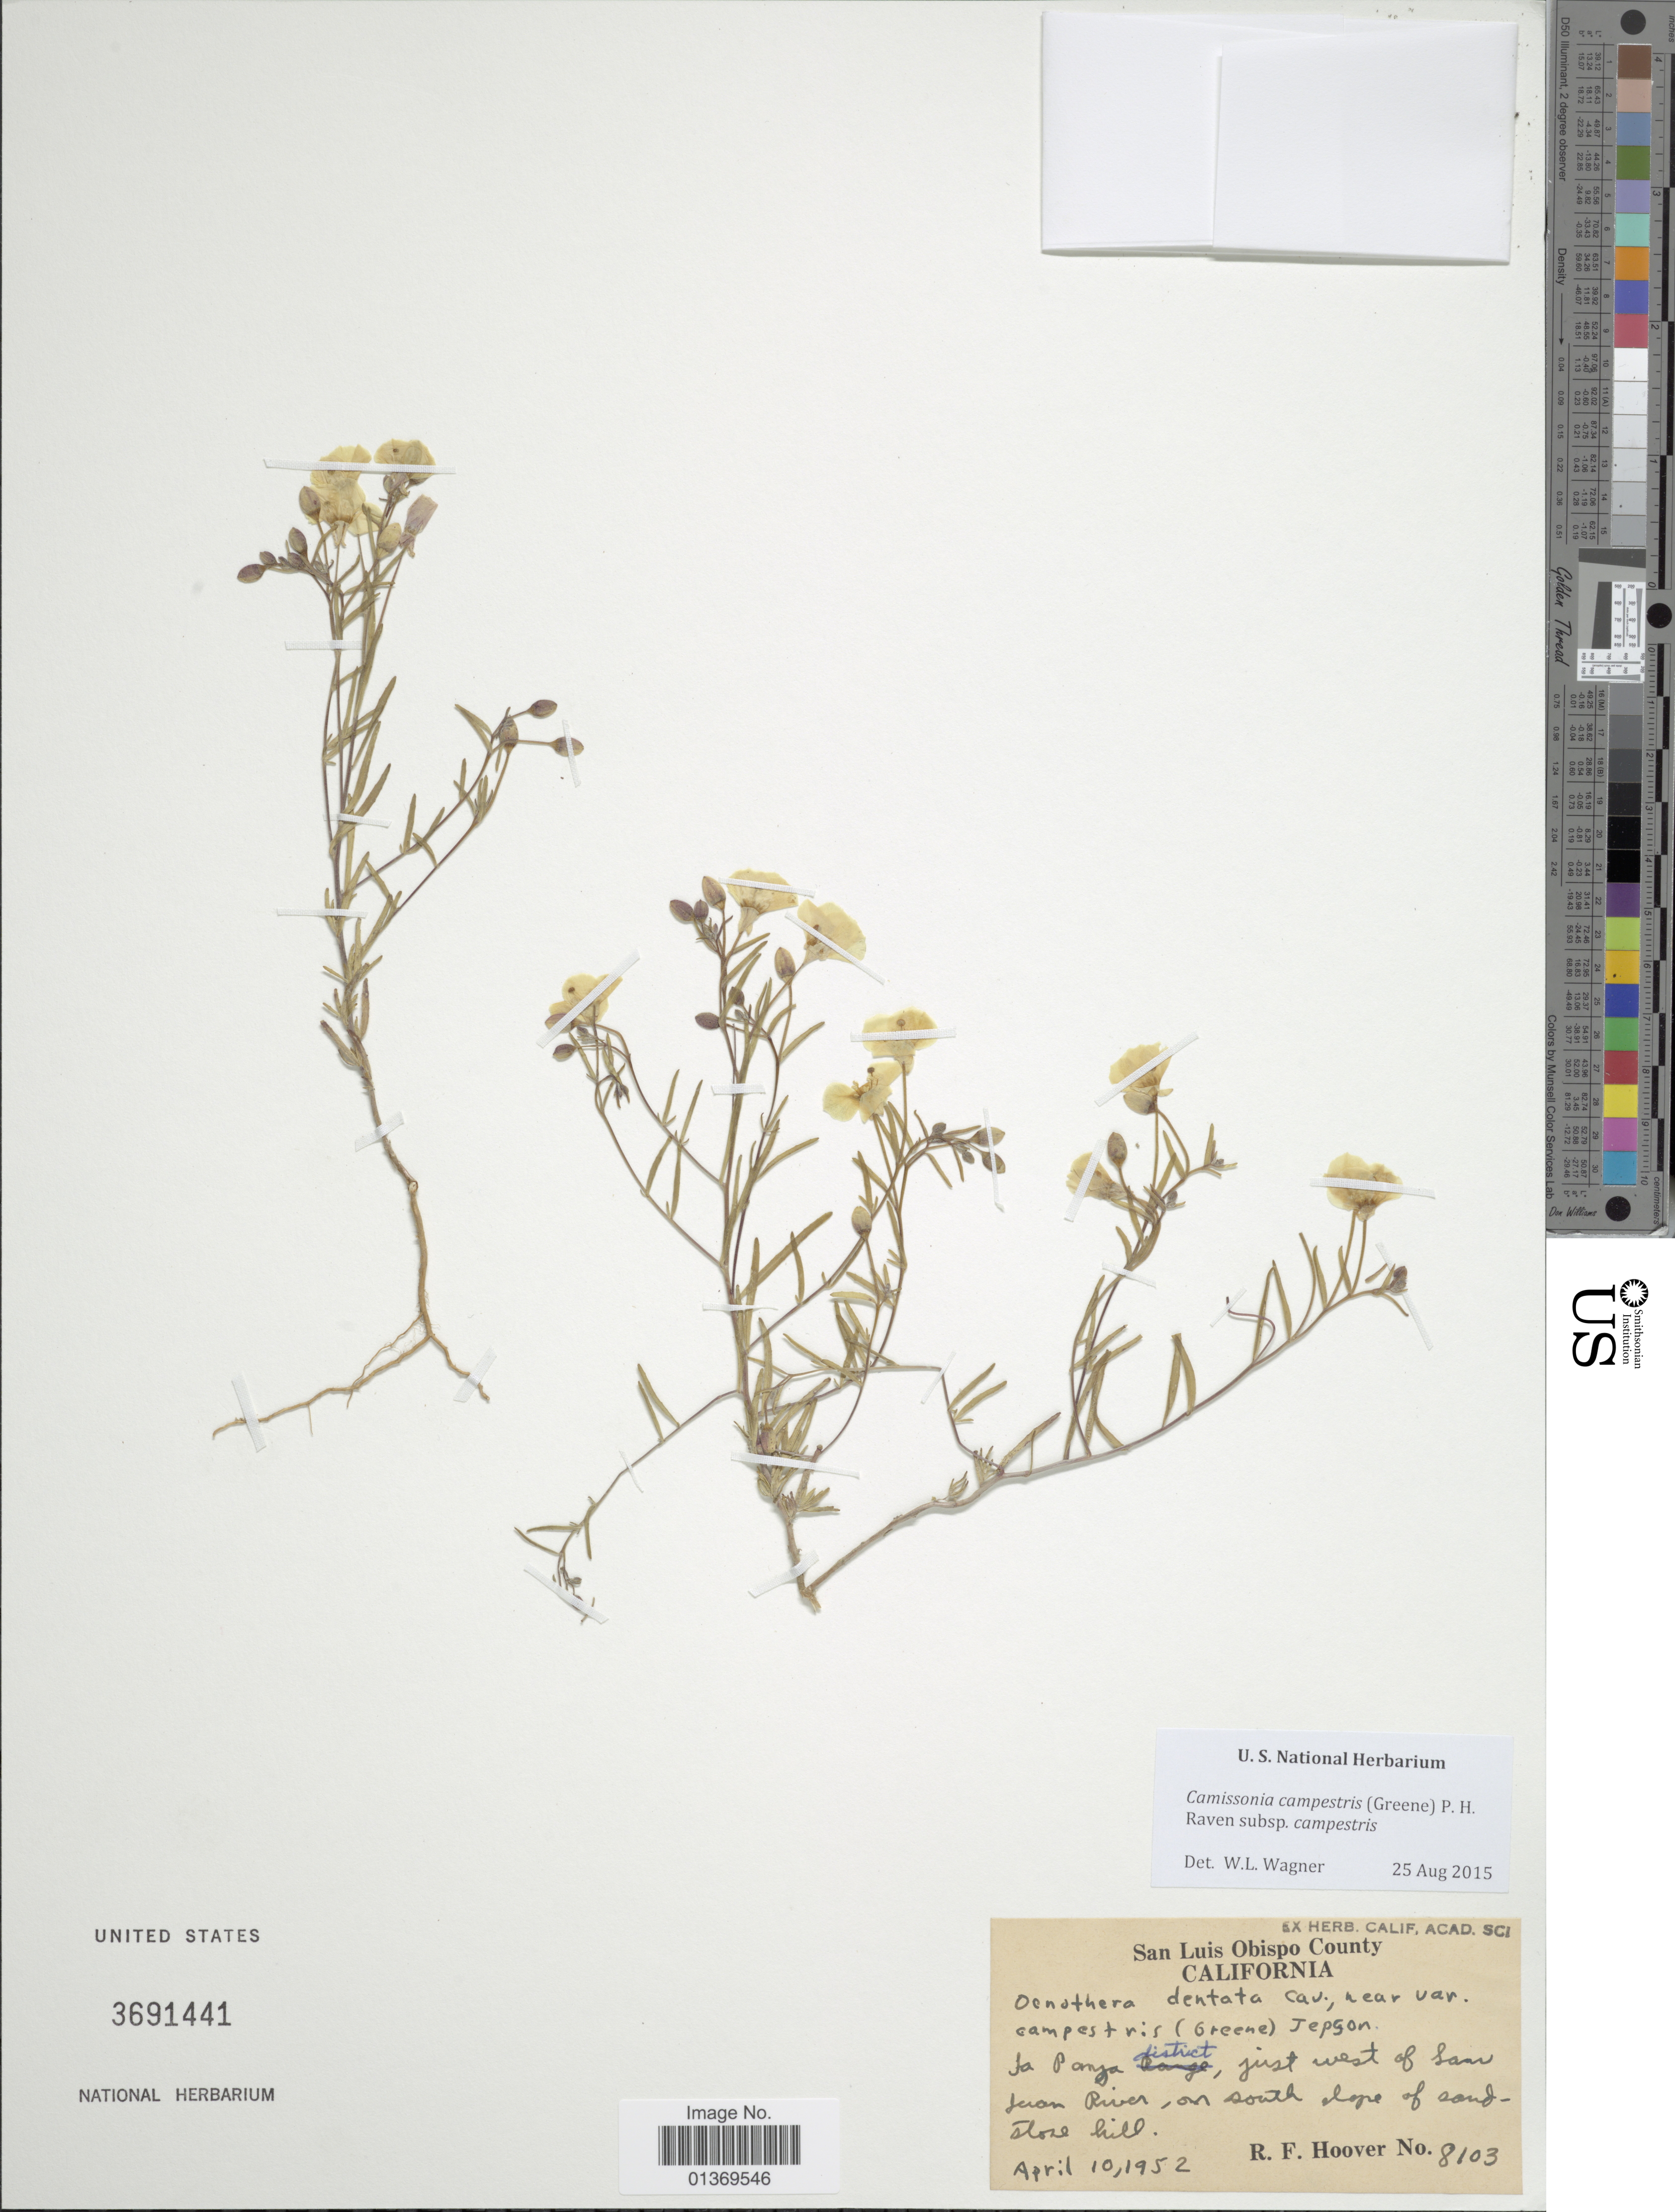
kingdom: Plantae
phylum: Tracheophyta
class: Magnoliopsida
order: Myrtales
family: Onagraceae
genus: Camissonia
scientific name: Camissonia campestris subsp. campestris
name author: (Greene) P.H. Raven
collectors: R. F. Hoover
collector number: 8103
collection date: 1952-04-10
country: United States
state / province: California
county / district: San Luis Obispo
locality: San Luis Obispo County, La Panza district, just west of San Juan River, on south slope of sandstone hill.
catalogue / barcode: US 3691441